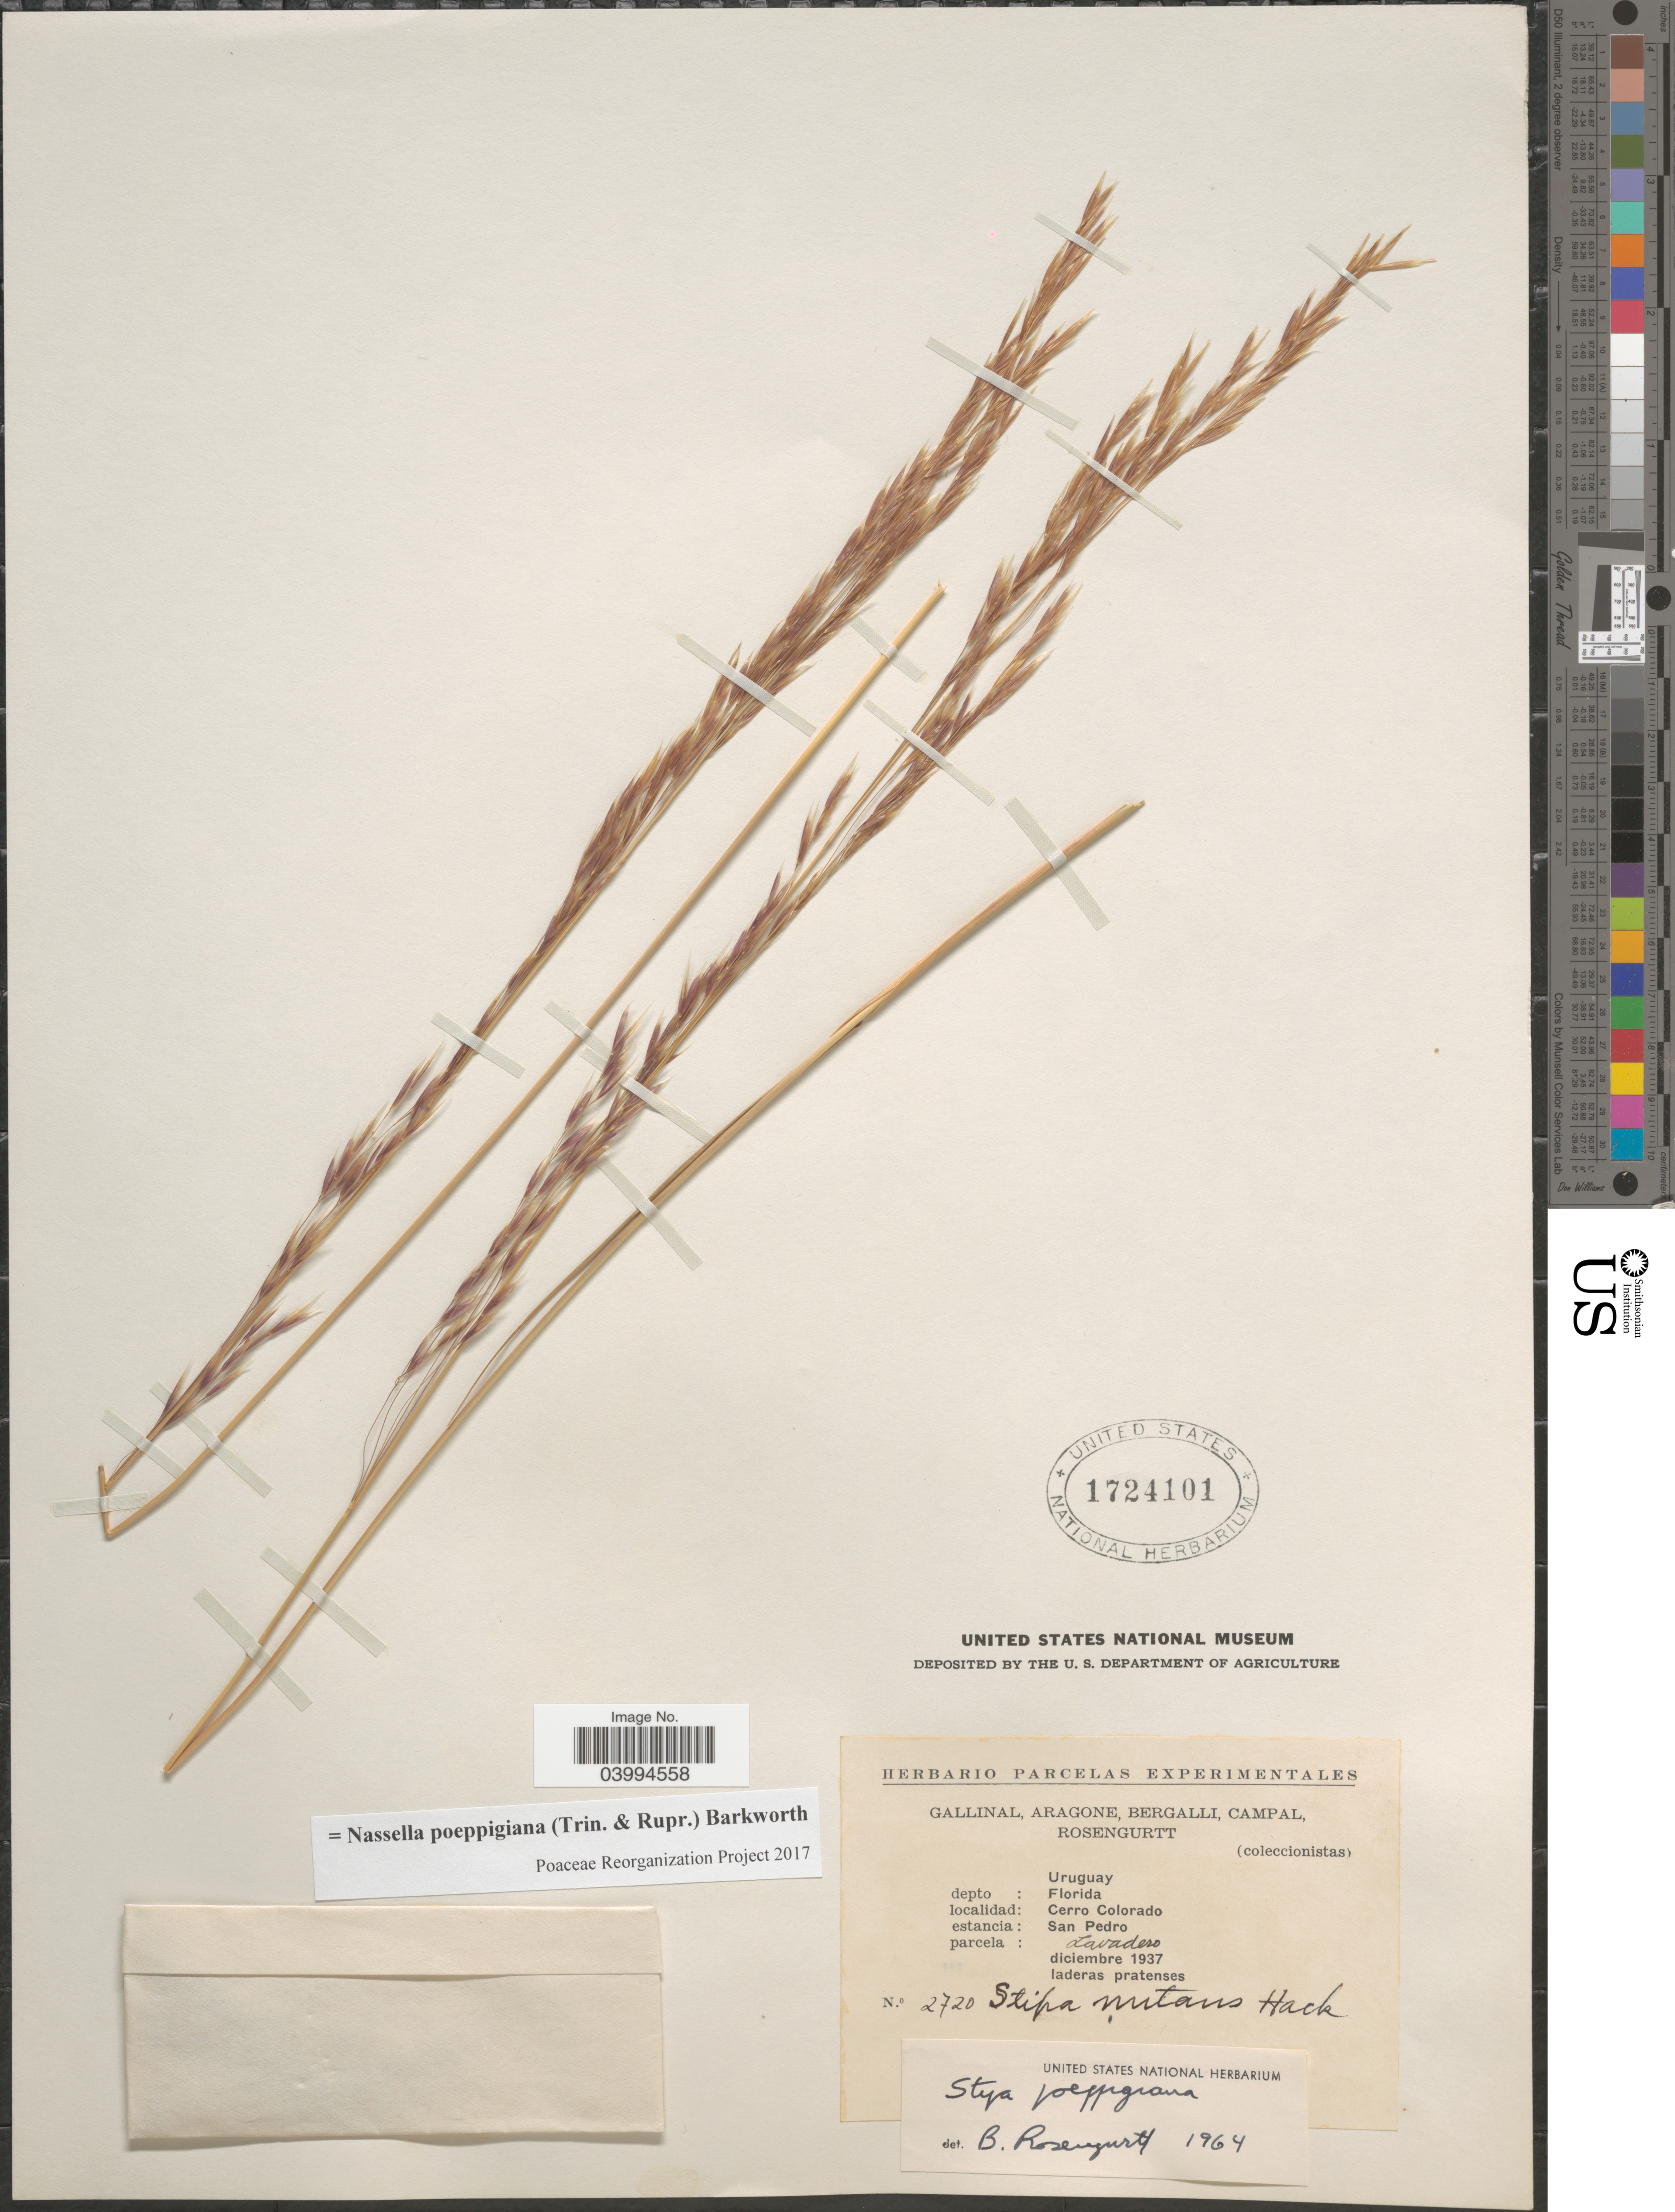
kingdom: Plantae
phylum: Tracheophyta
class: Liliopsida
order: Poales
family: Poaceae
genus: Nassella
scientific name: Nassella poeppigiana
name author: (Trin. & Rupr.) Barkworth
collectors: -. Gallinal, -- Aragone, -- Bergalli, -- Campal & Rosengurtt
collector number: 2720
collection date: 1937-12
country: Uruguay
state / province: Florida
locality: Depto: Florida. Cerro Colorado. Estancia: San Pedro. Parcela: Lavadero.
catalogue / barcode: US 1724101